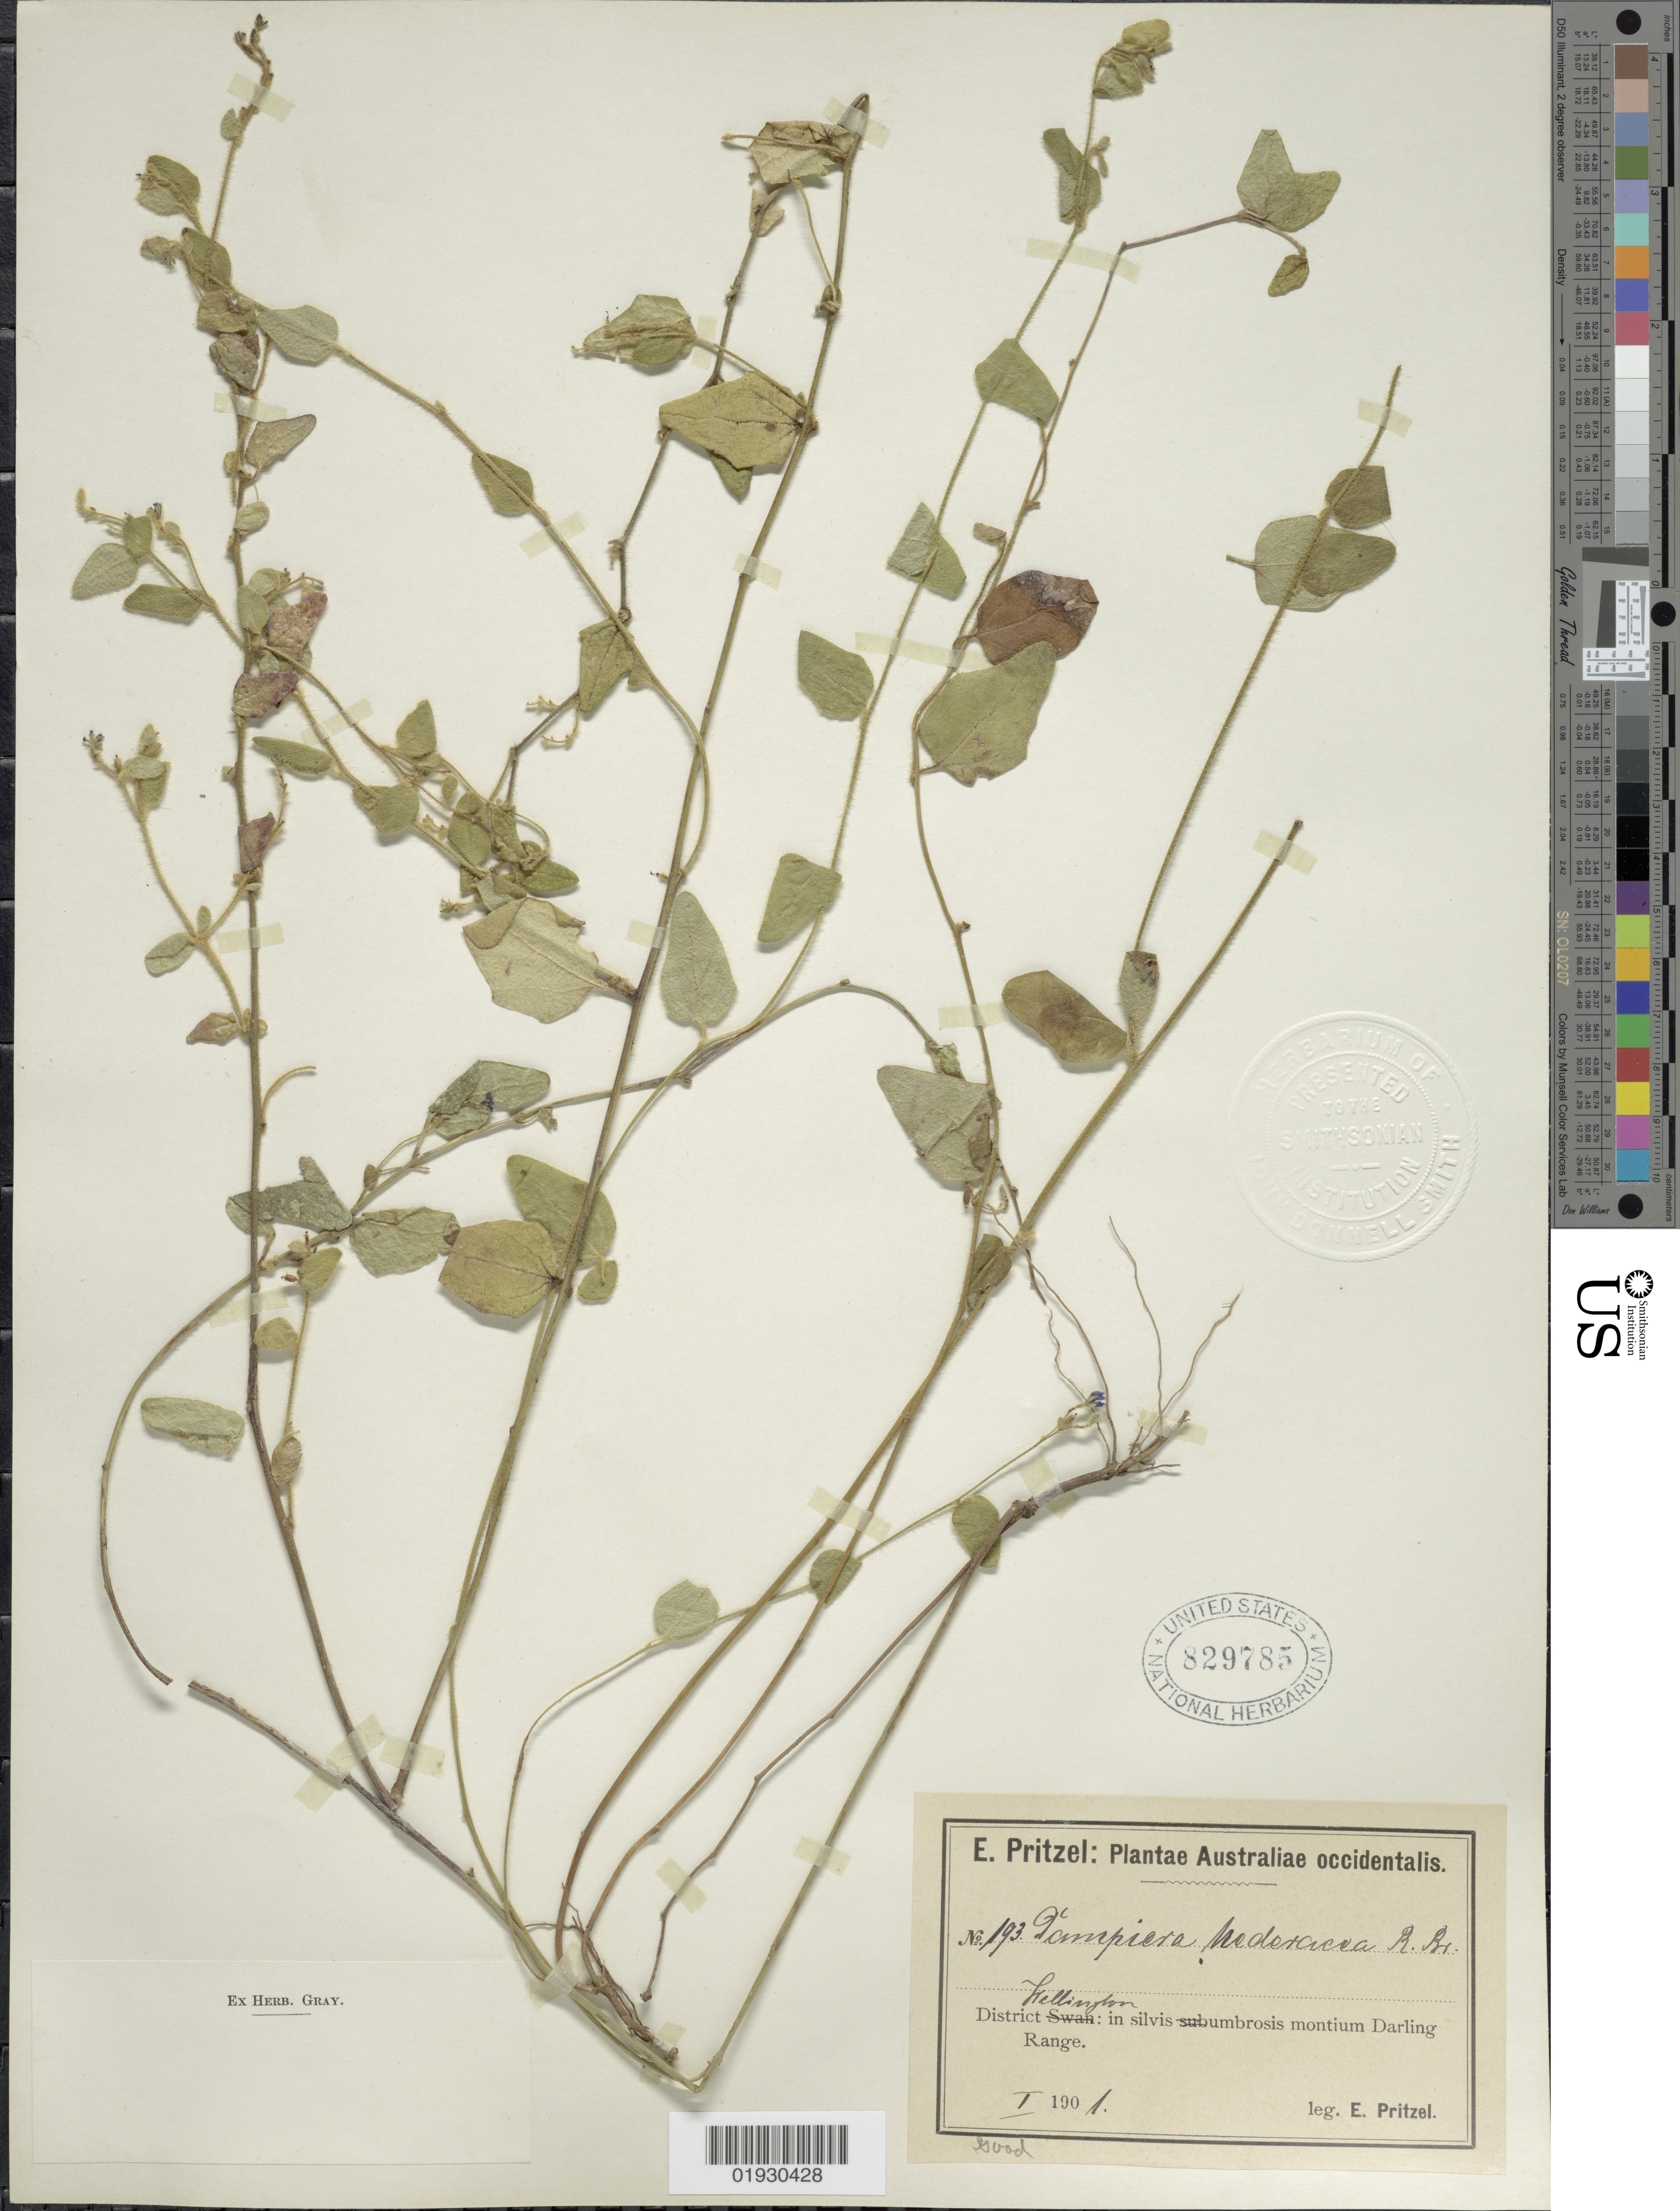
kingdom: Plantae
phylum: Tracheophyta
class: Magnoliopsida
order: Asterales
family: Goodeniaceae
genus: Dampiera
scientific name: Dampiera hederacea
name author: R. Br.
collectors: E. G. Pritzel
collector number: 193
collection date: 1901-01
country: Australia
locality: District Wellington: in silvis umbrosis montium Darling Range.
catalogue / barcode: US 829785